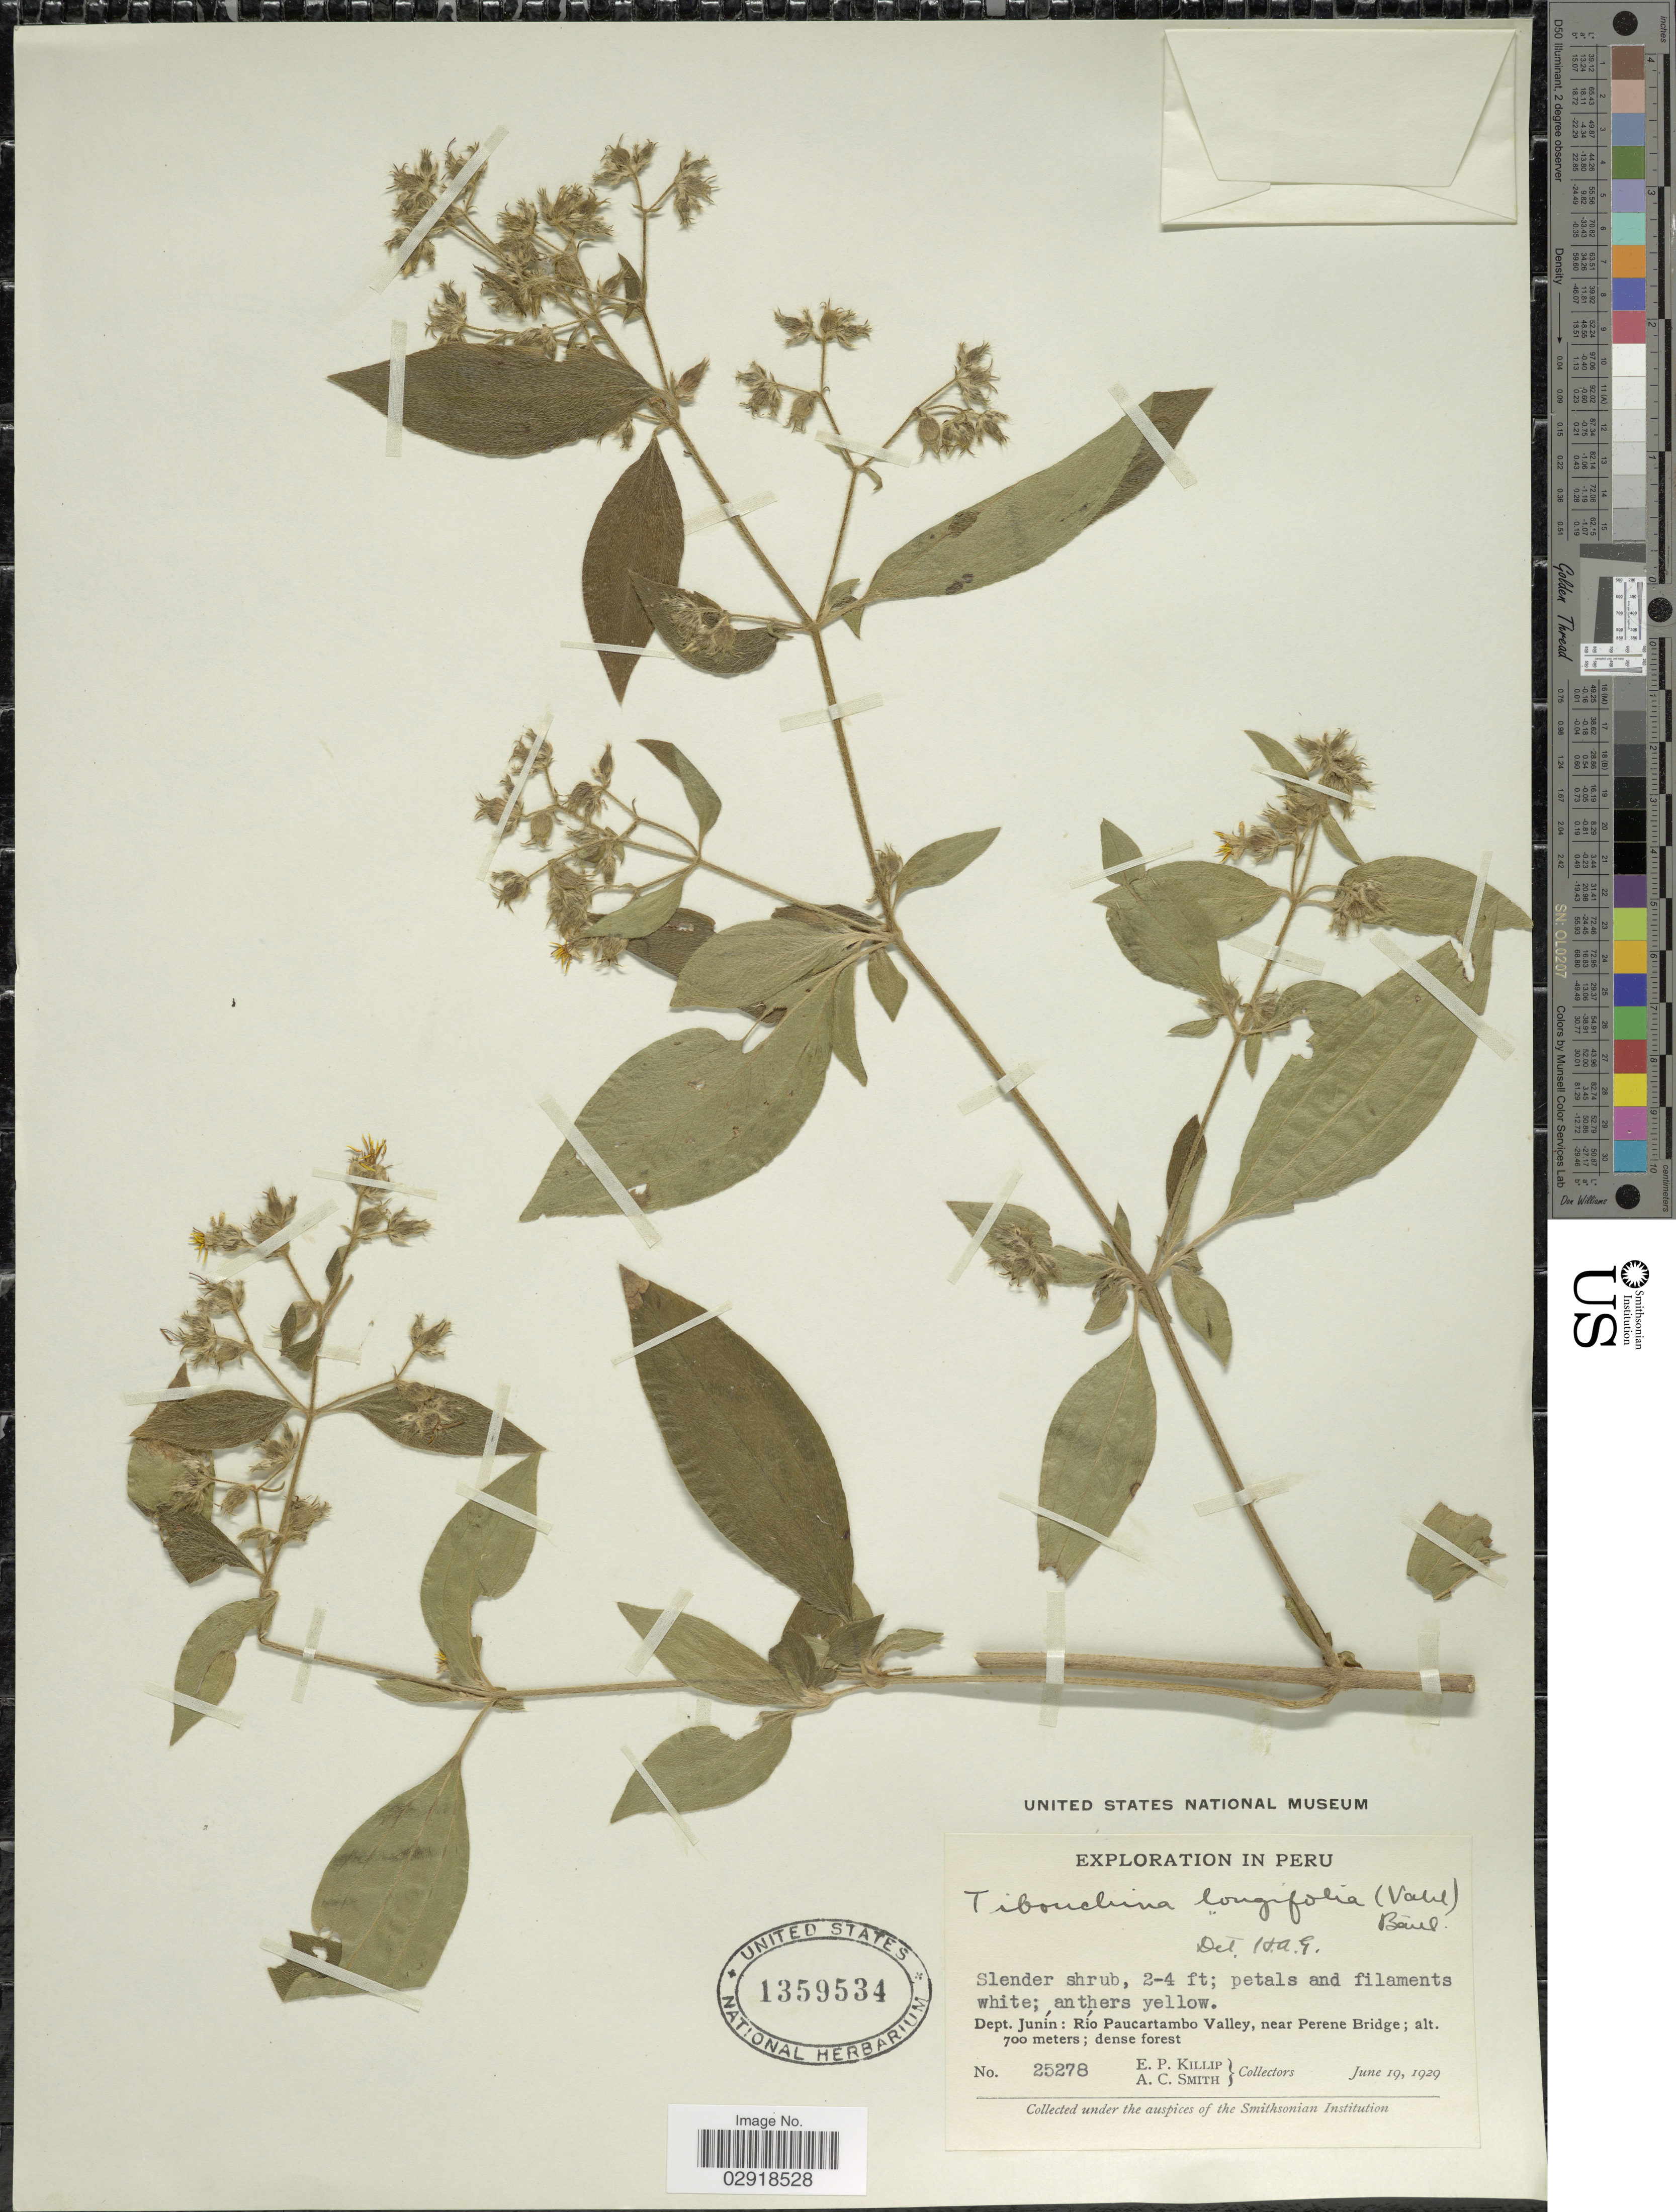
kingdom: Plantae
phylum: Tracheophyta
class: Magnoliopsida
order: Myrtales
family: Melastomataceae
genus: Chaetogastra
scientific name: Chaetogastra longifolia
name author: (Vahl) DC.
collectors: E. P. Killip & A. C. Smith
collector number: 25278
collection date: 1929-06-19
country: Peru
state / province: Junín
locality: Dept. Junín: Río Paucartambo Valley, near Perene Bridge.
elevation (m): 700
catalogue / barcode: US 1359534